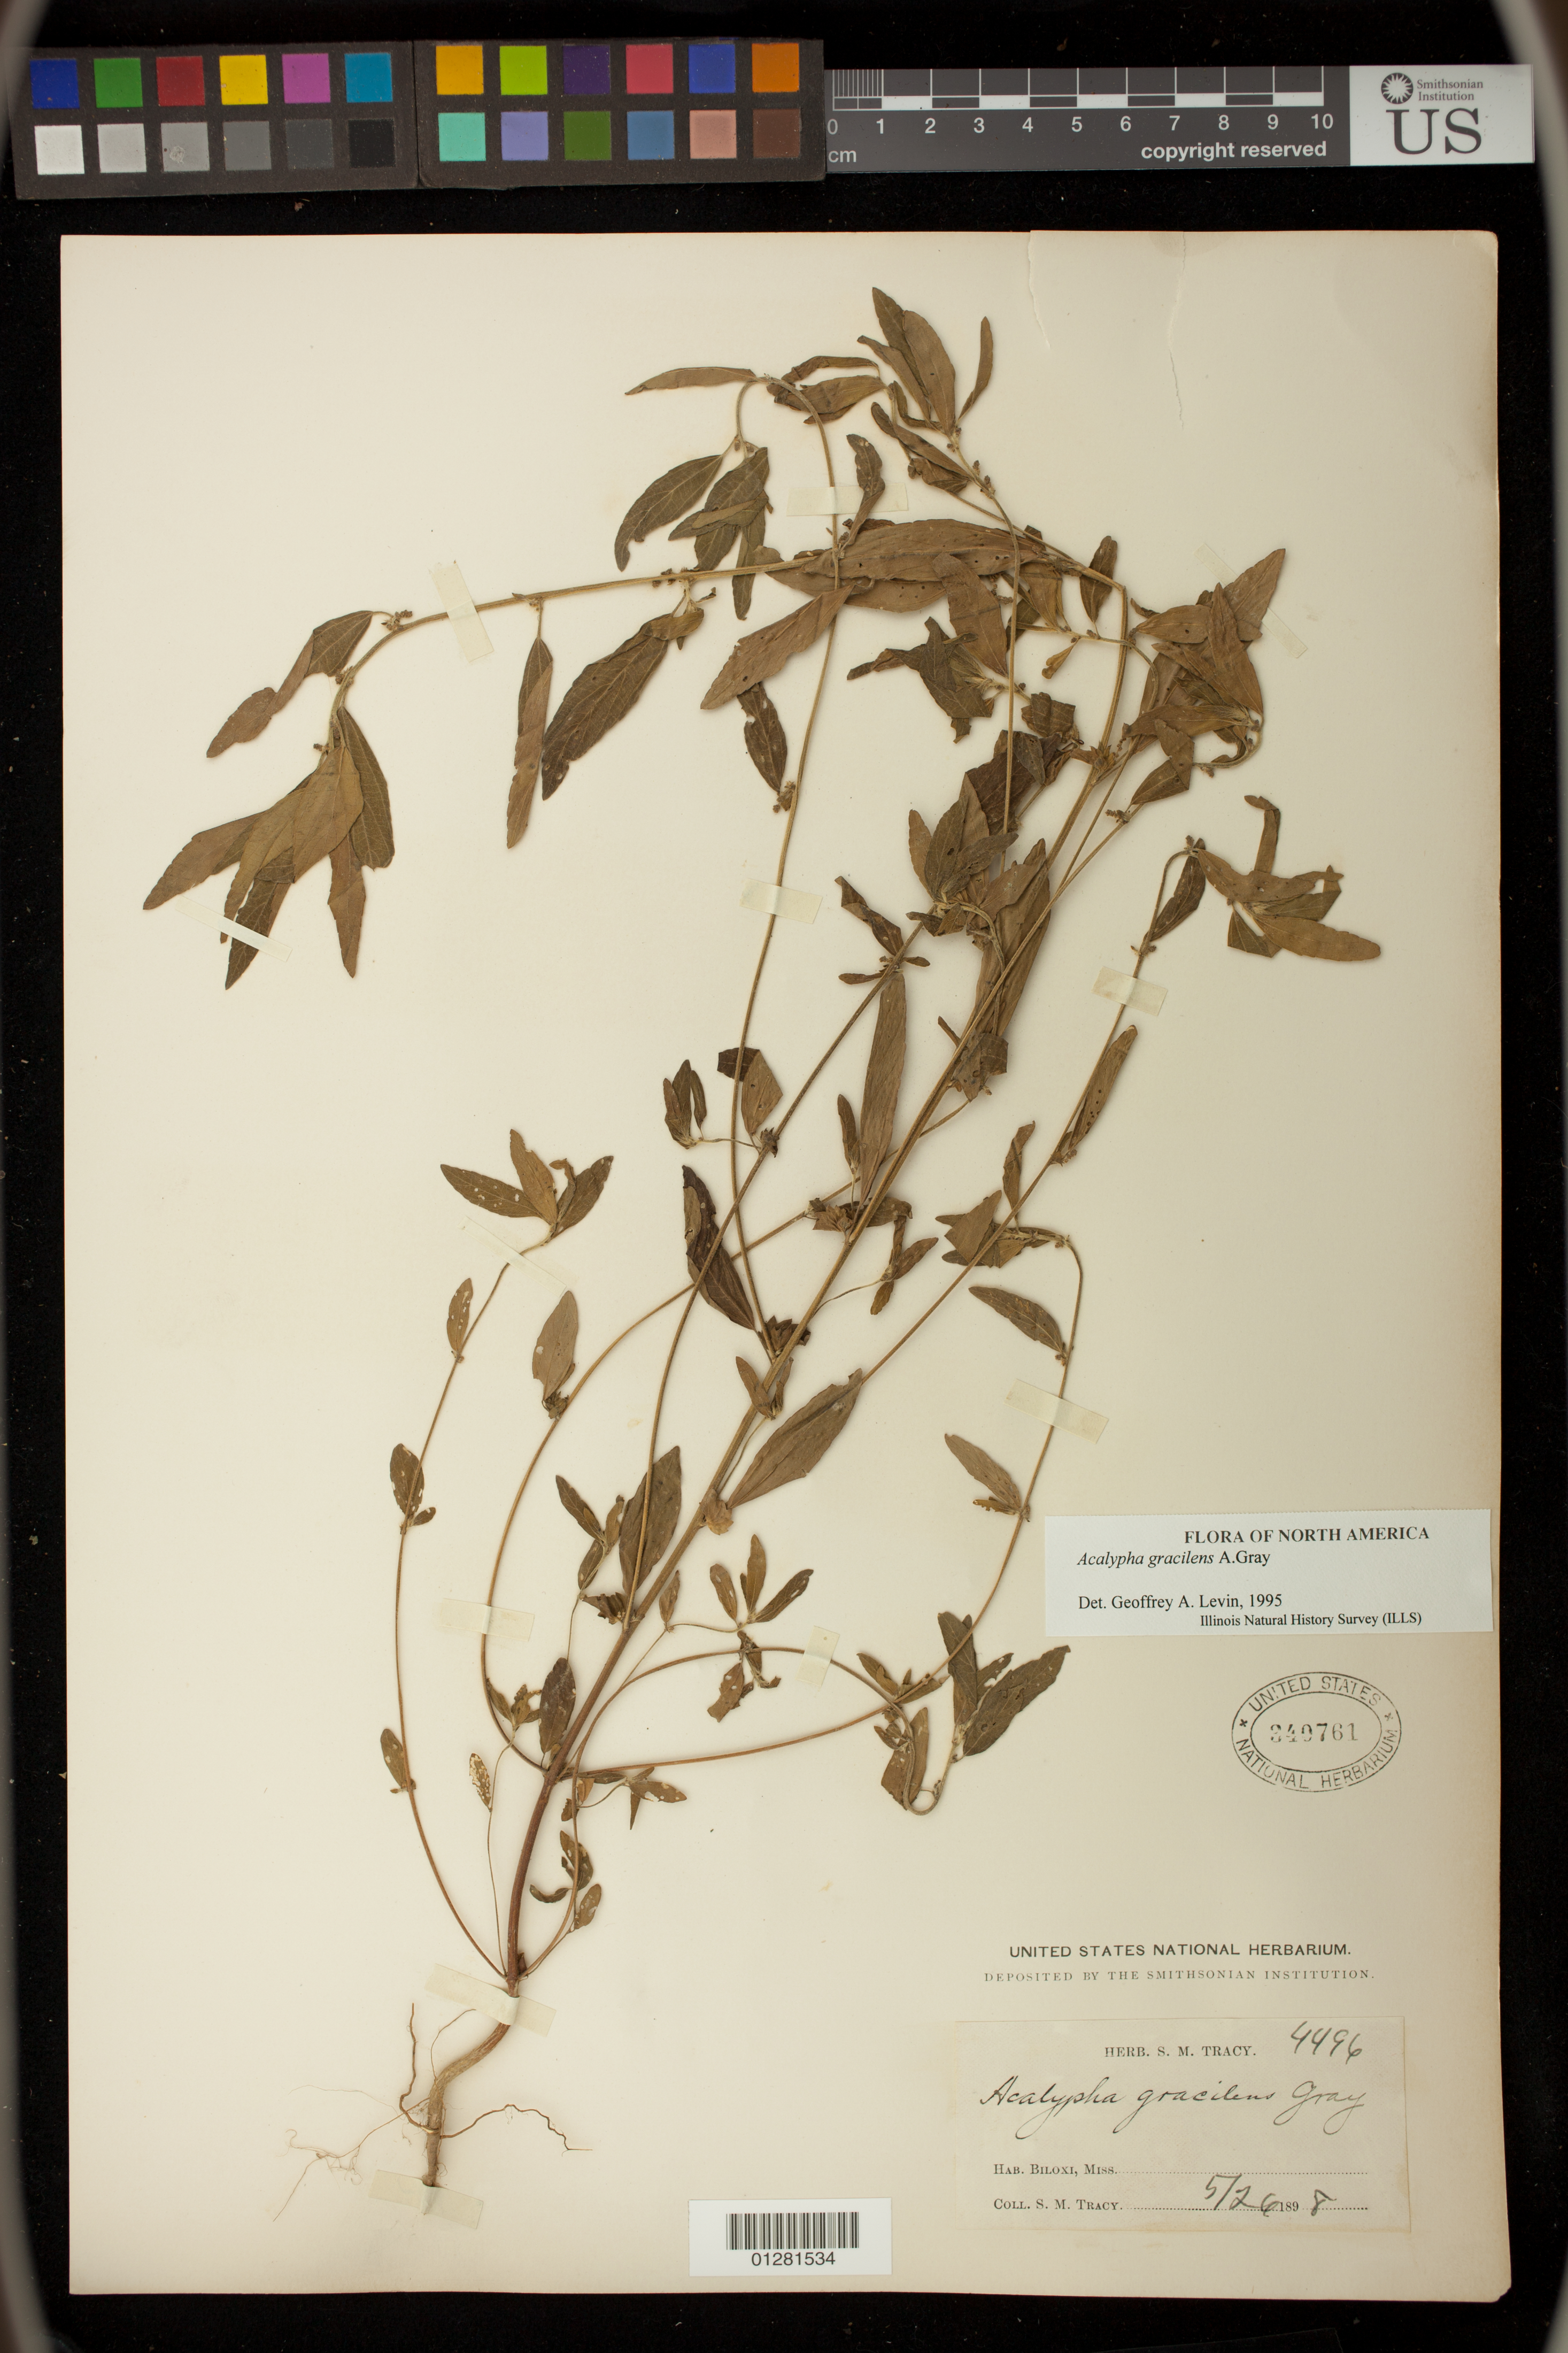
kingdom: Plantae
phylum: Tracheophyta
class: Magnoliopsida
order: Malpighiales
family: Euphorbiaceae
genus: Acalypha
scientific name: Acalypha gracilens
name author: A. Gray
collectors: S. M. Tracy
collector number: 4496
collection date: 1898-05-26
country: United States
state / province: Mississippi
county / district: Harrison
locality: Biloxi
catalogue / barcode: US 340761